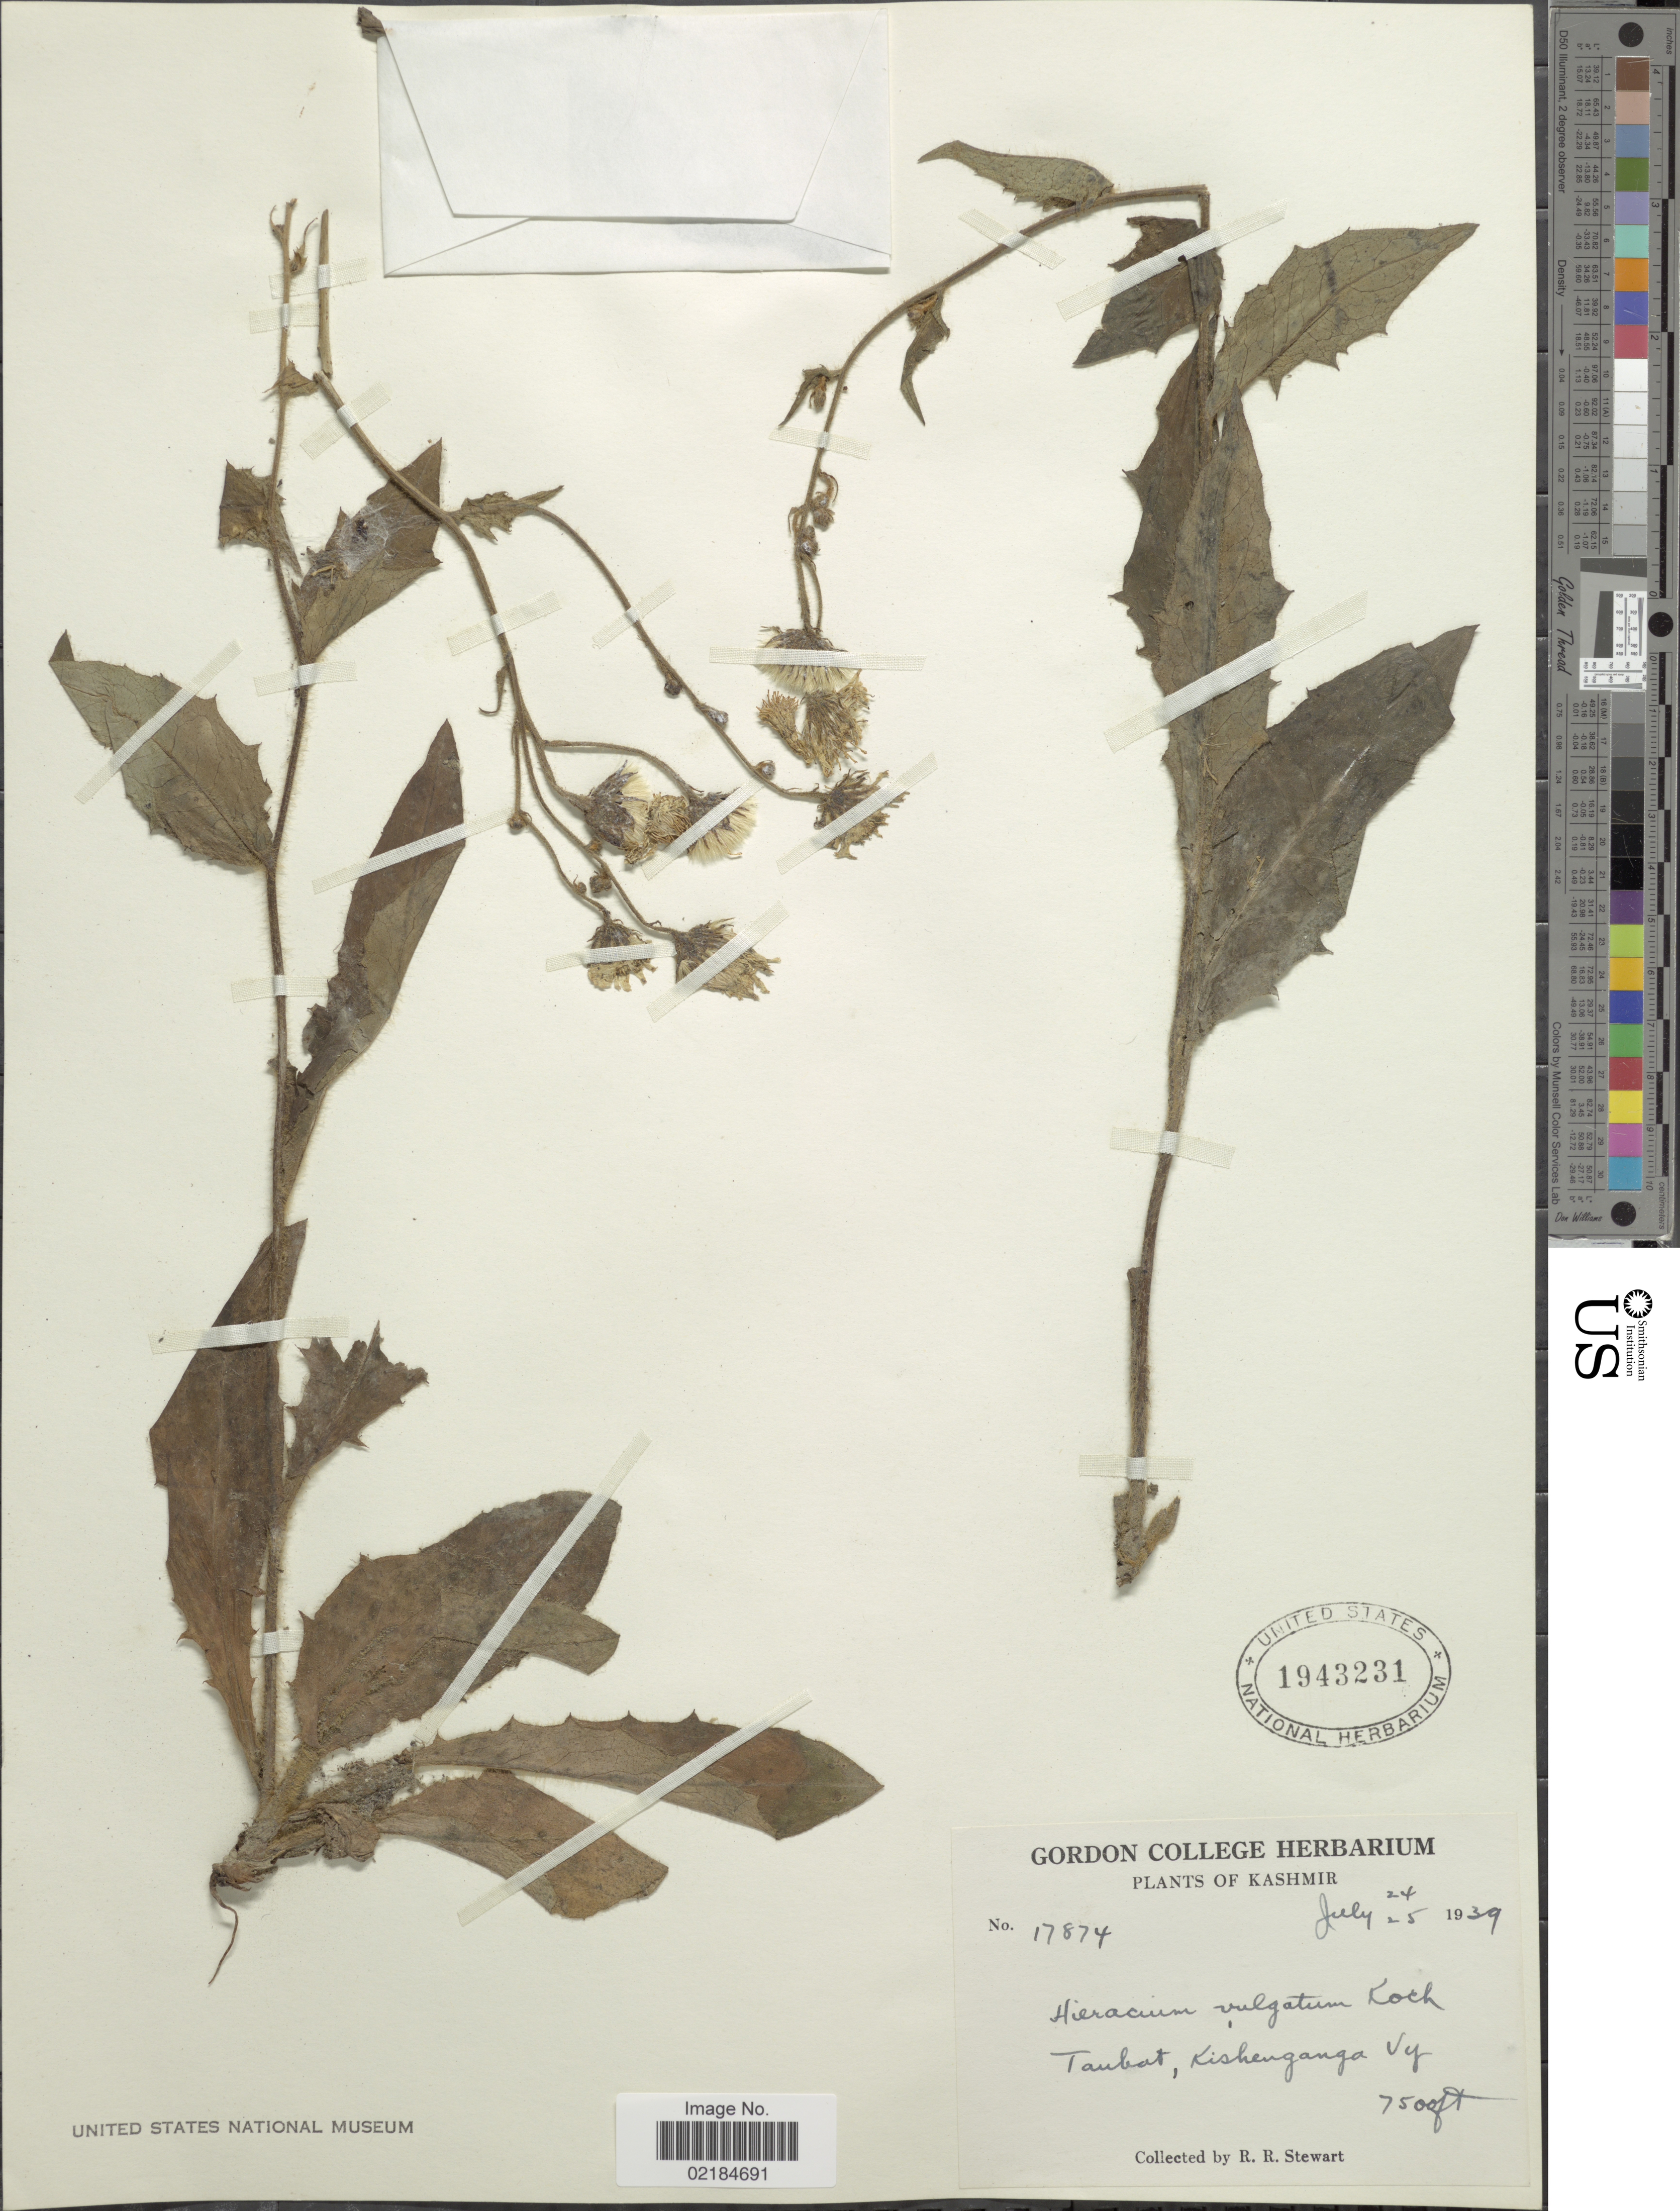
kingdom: Plantae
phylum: Tracheophyta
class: Magnoliopsida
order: Asterales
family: Asteraceae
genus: Hieracium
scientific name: Hieracium lachenalii subsp. cruenifolium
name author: (Dahlst. & Lübeck) Zahn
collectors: R. R. Stewart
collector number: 17874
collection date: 1939-07-24/1939-07-25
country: India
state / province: Jammu and Kashmir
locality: Kashmir, Taubat, Kishenganga Vy.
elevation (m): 2286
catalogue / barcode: US 1943231